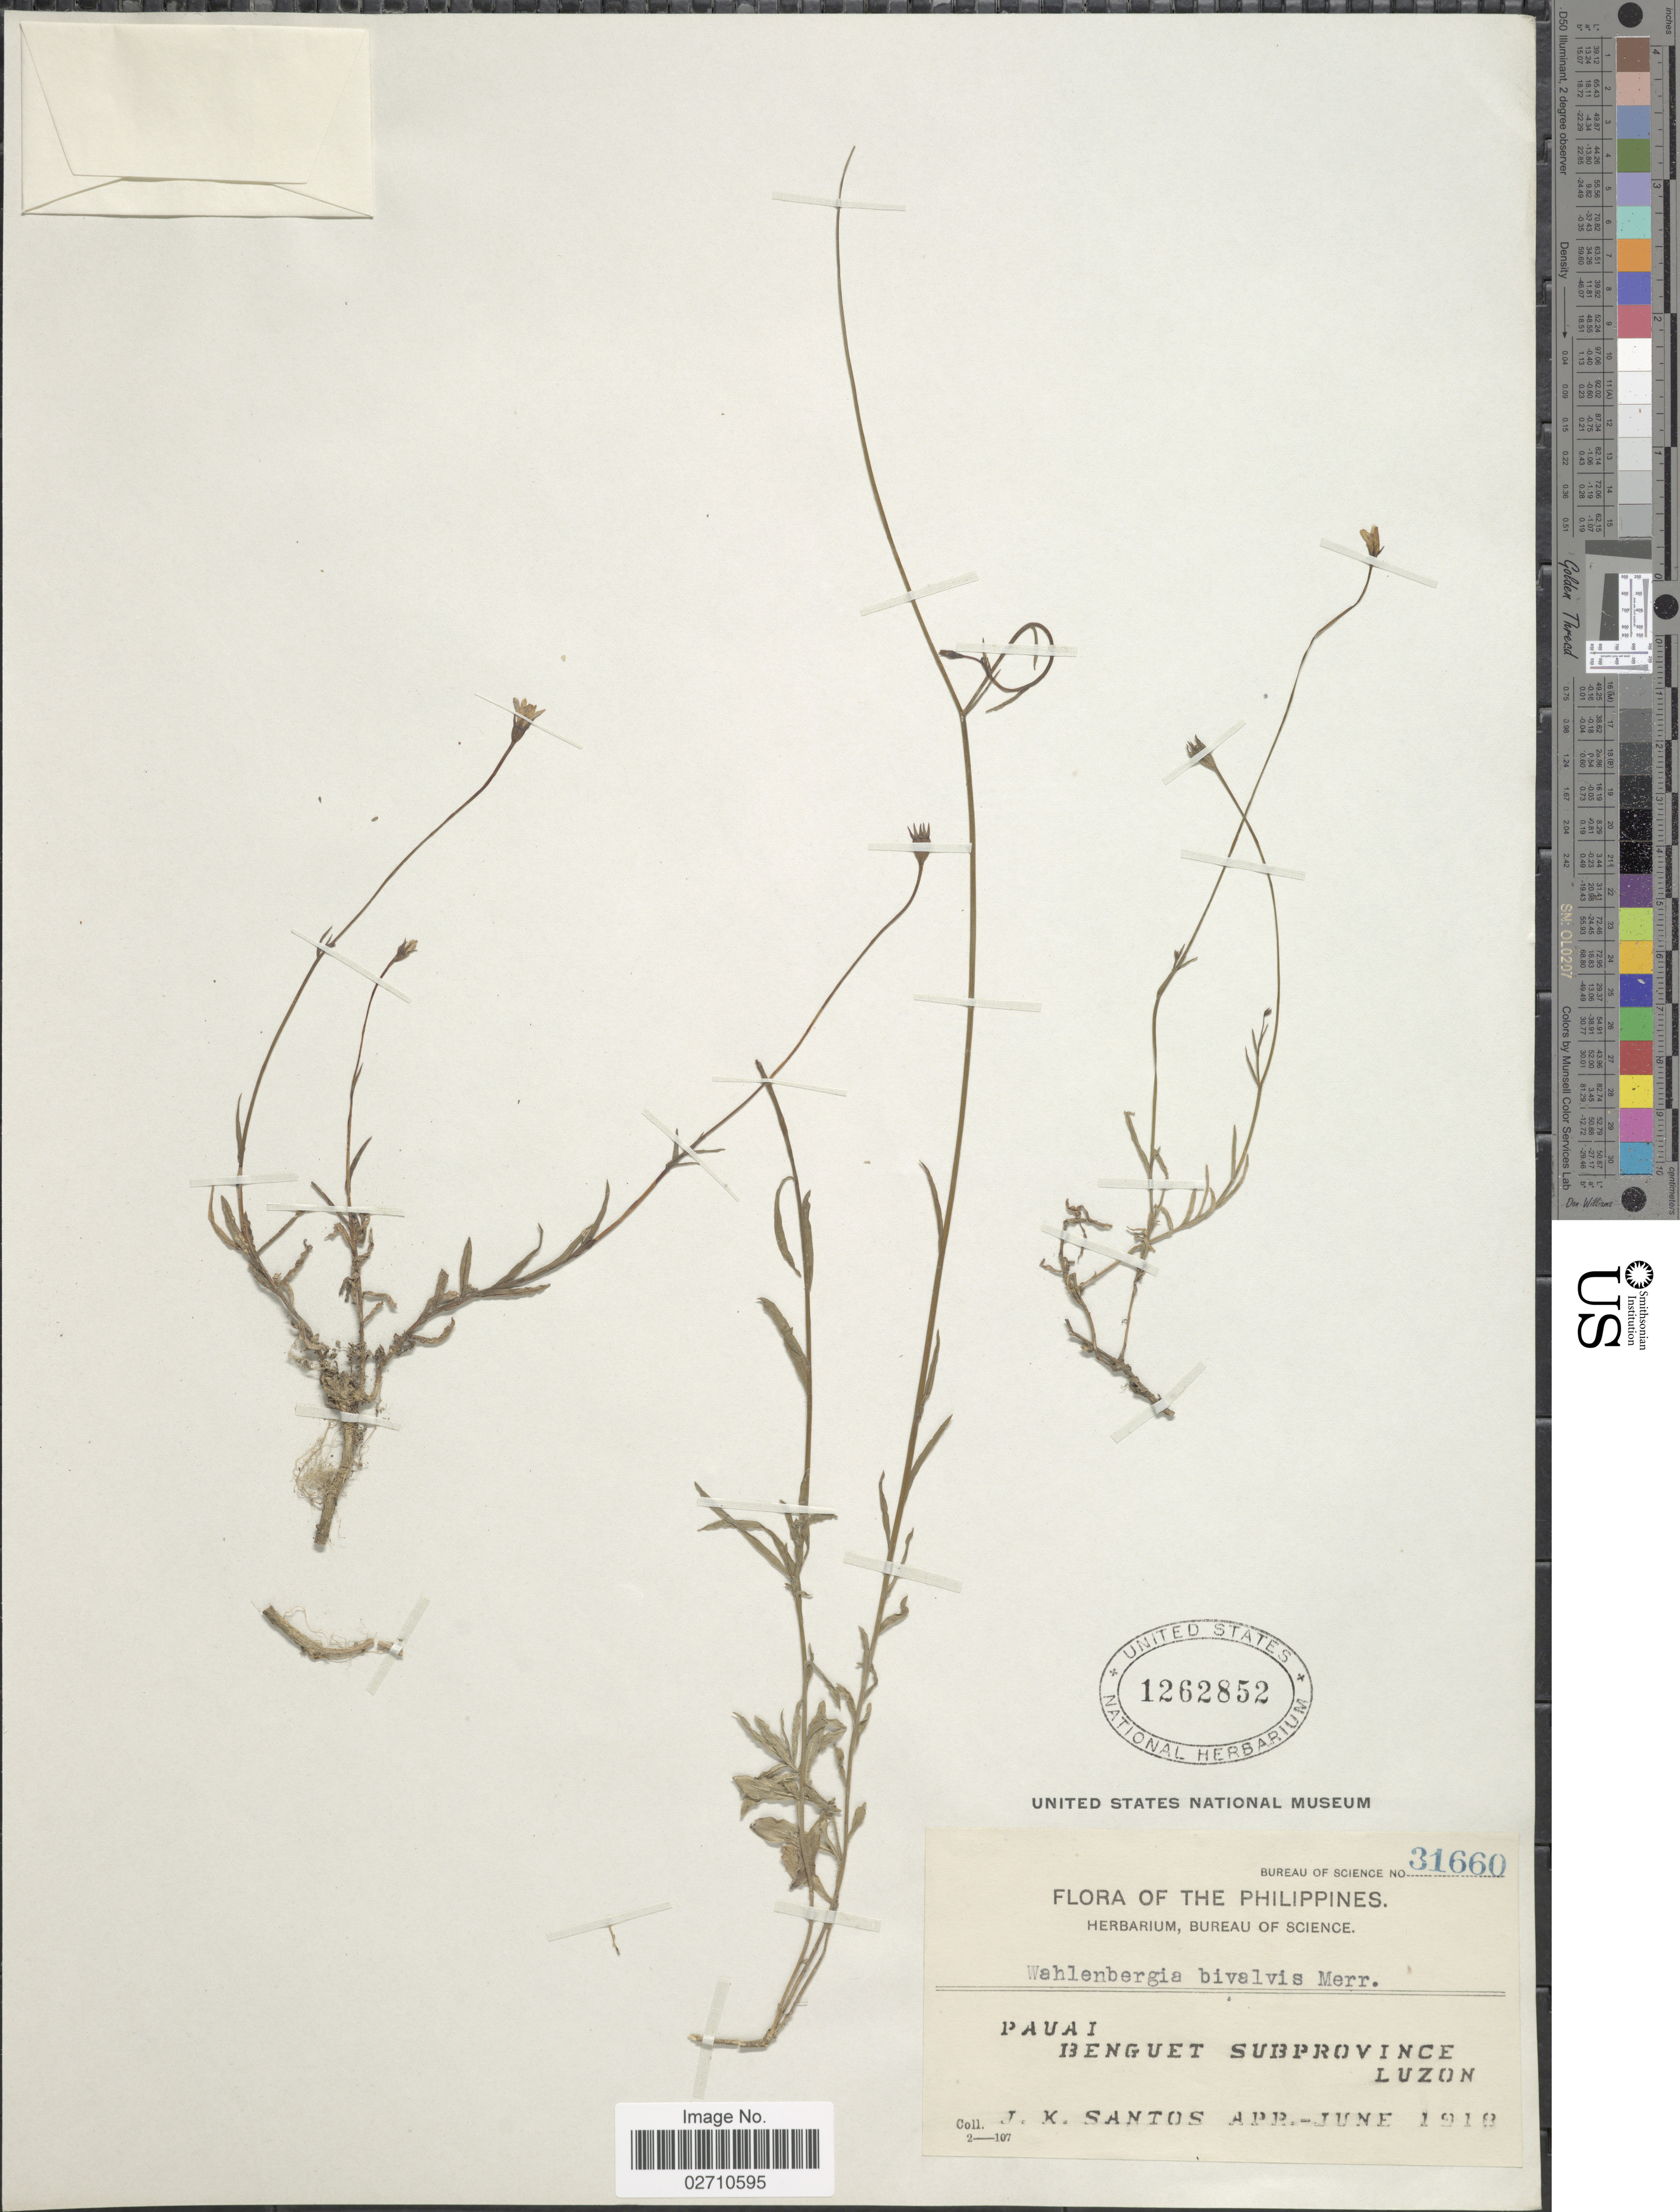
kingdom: Plantae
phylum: Tracheophyta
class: Magnoliopsida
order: Asterales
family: Campanulaceae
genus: Wahlenbergia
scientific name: Wahlenbergia sp.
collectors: J. K. Santos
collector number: Bureau Of Science 31660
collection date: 1918-04/1918-06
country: Philippines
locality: Pauai, Benguet Subprovince, Luzon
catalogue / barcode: US 1262852